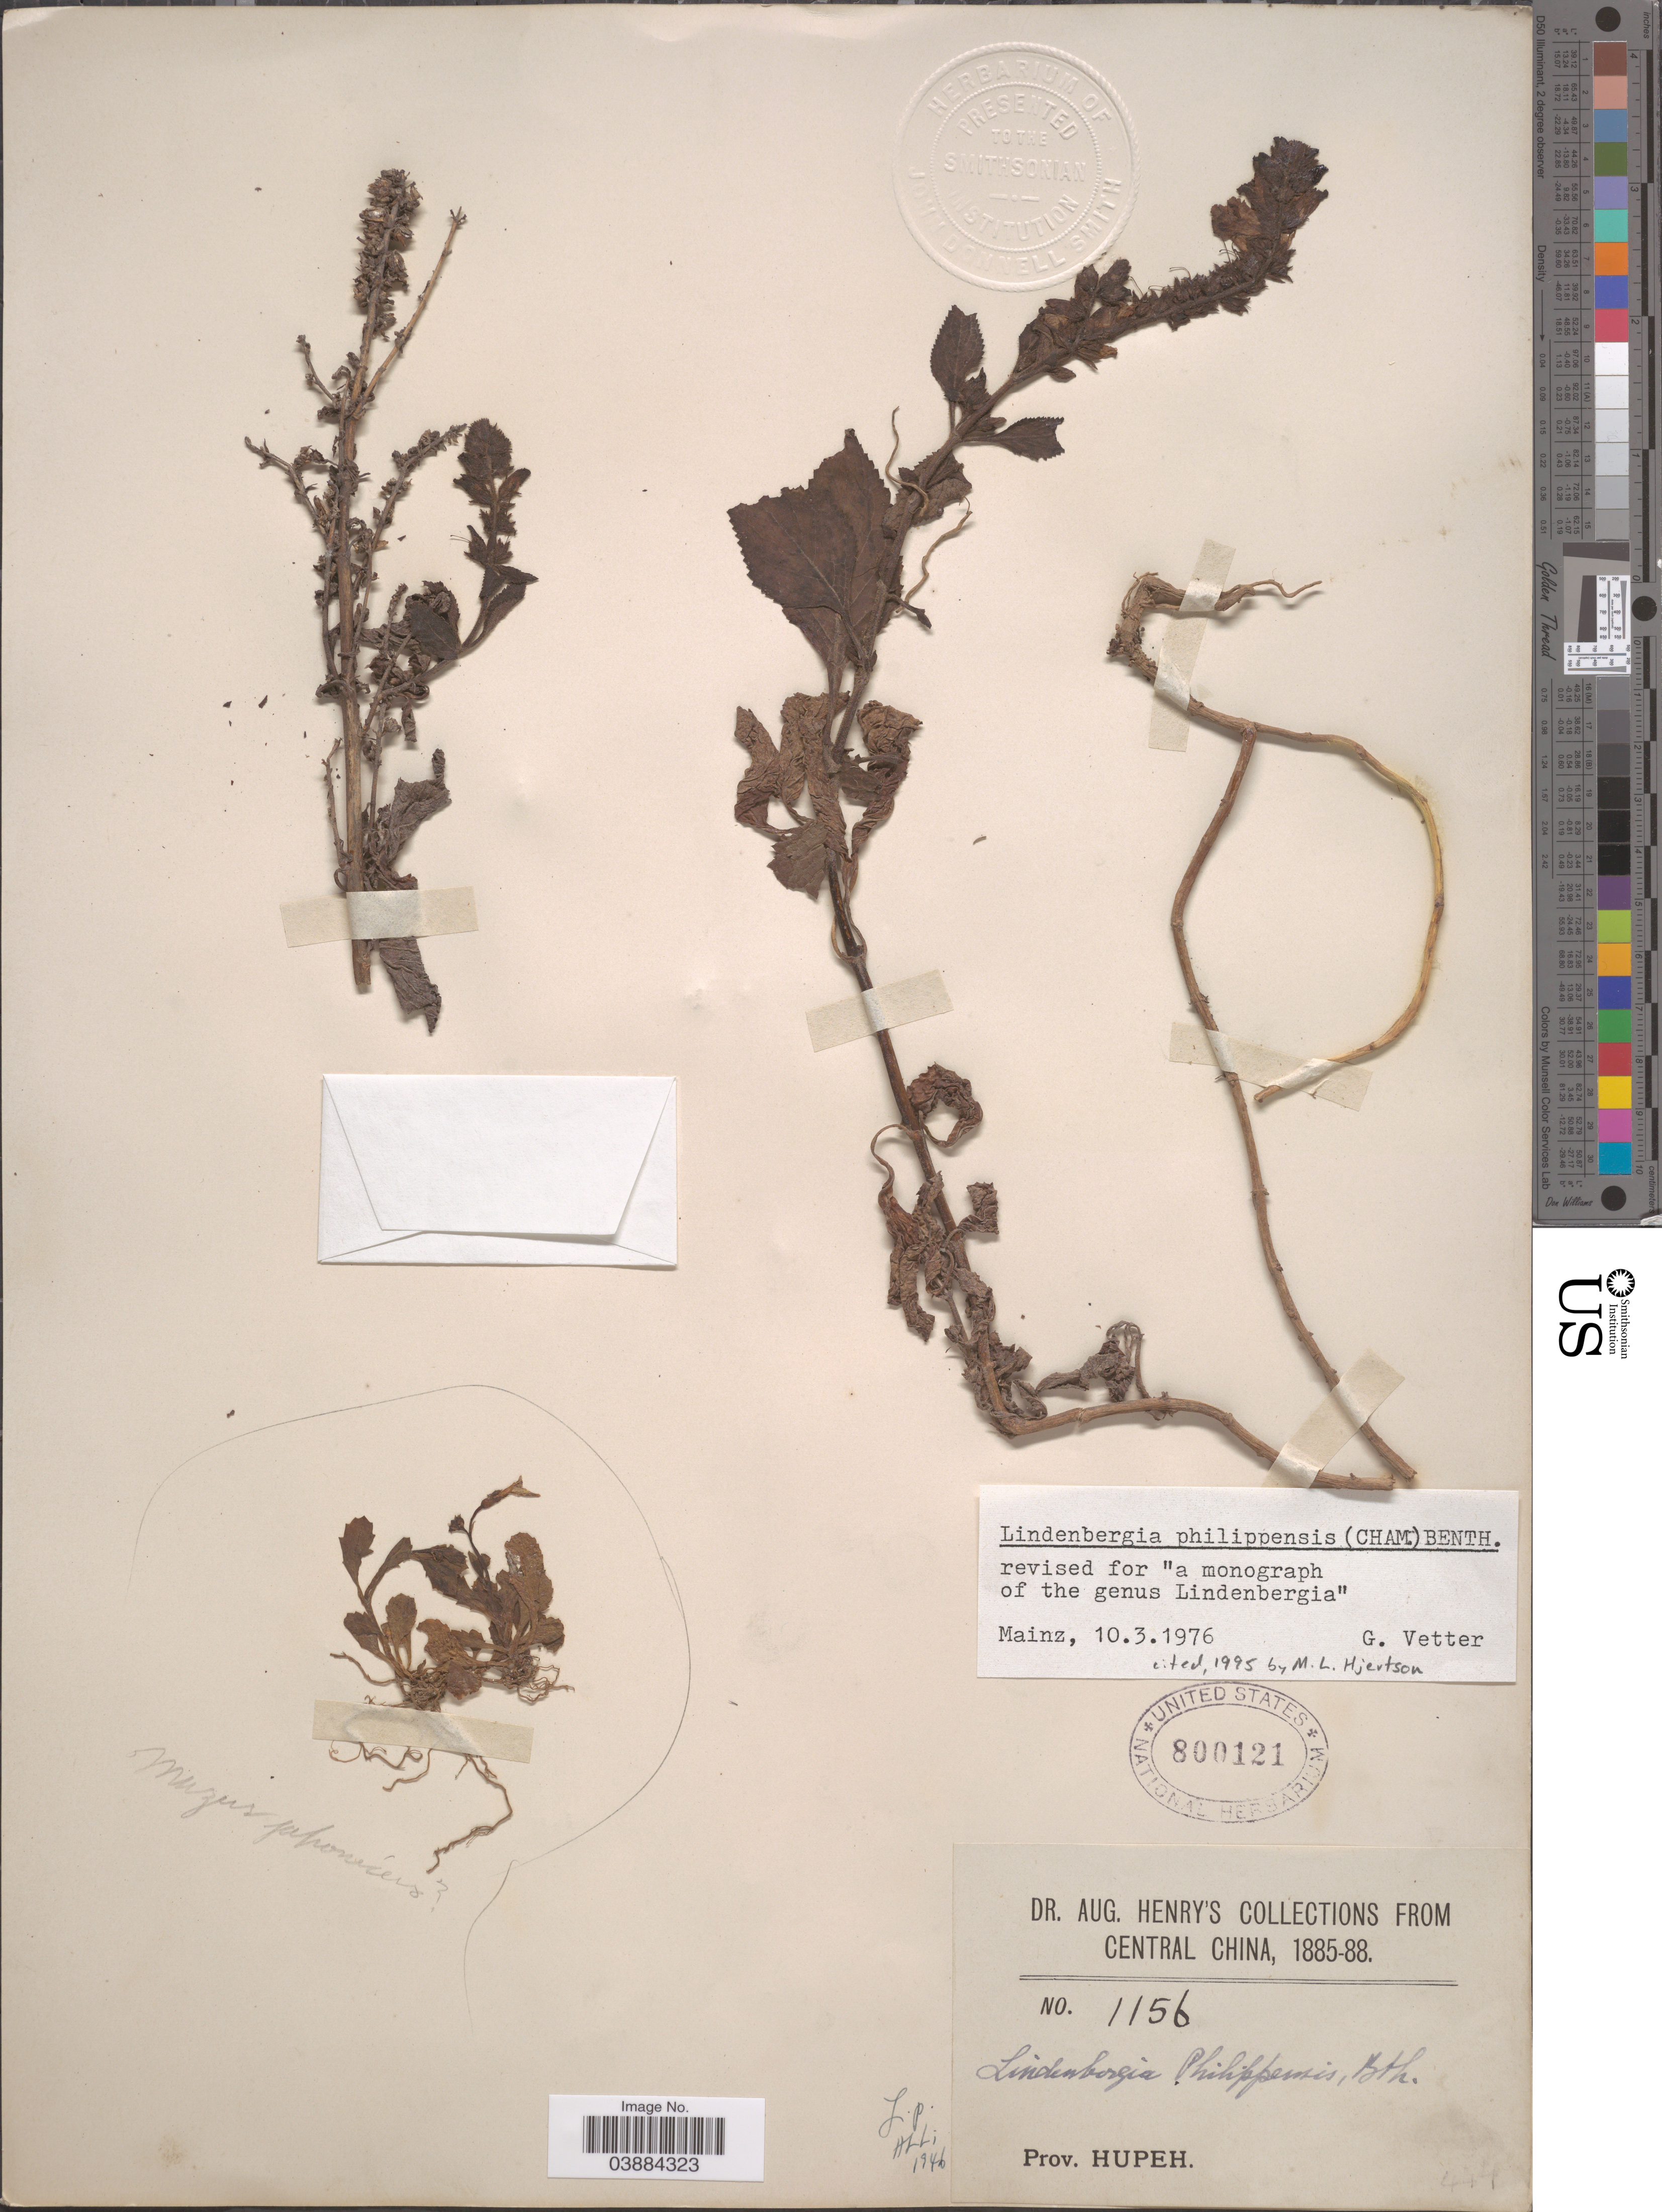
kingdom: Plantae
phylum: Tracheophyta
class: Magnoliopsida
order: Lamiales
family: Orobanchaceae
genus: Lindenbergia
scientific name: Lindenbergia philippensis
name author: (Cham. & Schltdl.) Benth.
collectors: A. Henry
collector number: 1156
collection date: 1885/1888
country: China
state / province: Hubei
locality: Central China. Prov. Hupeh.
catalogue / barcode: US 800121